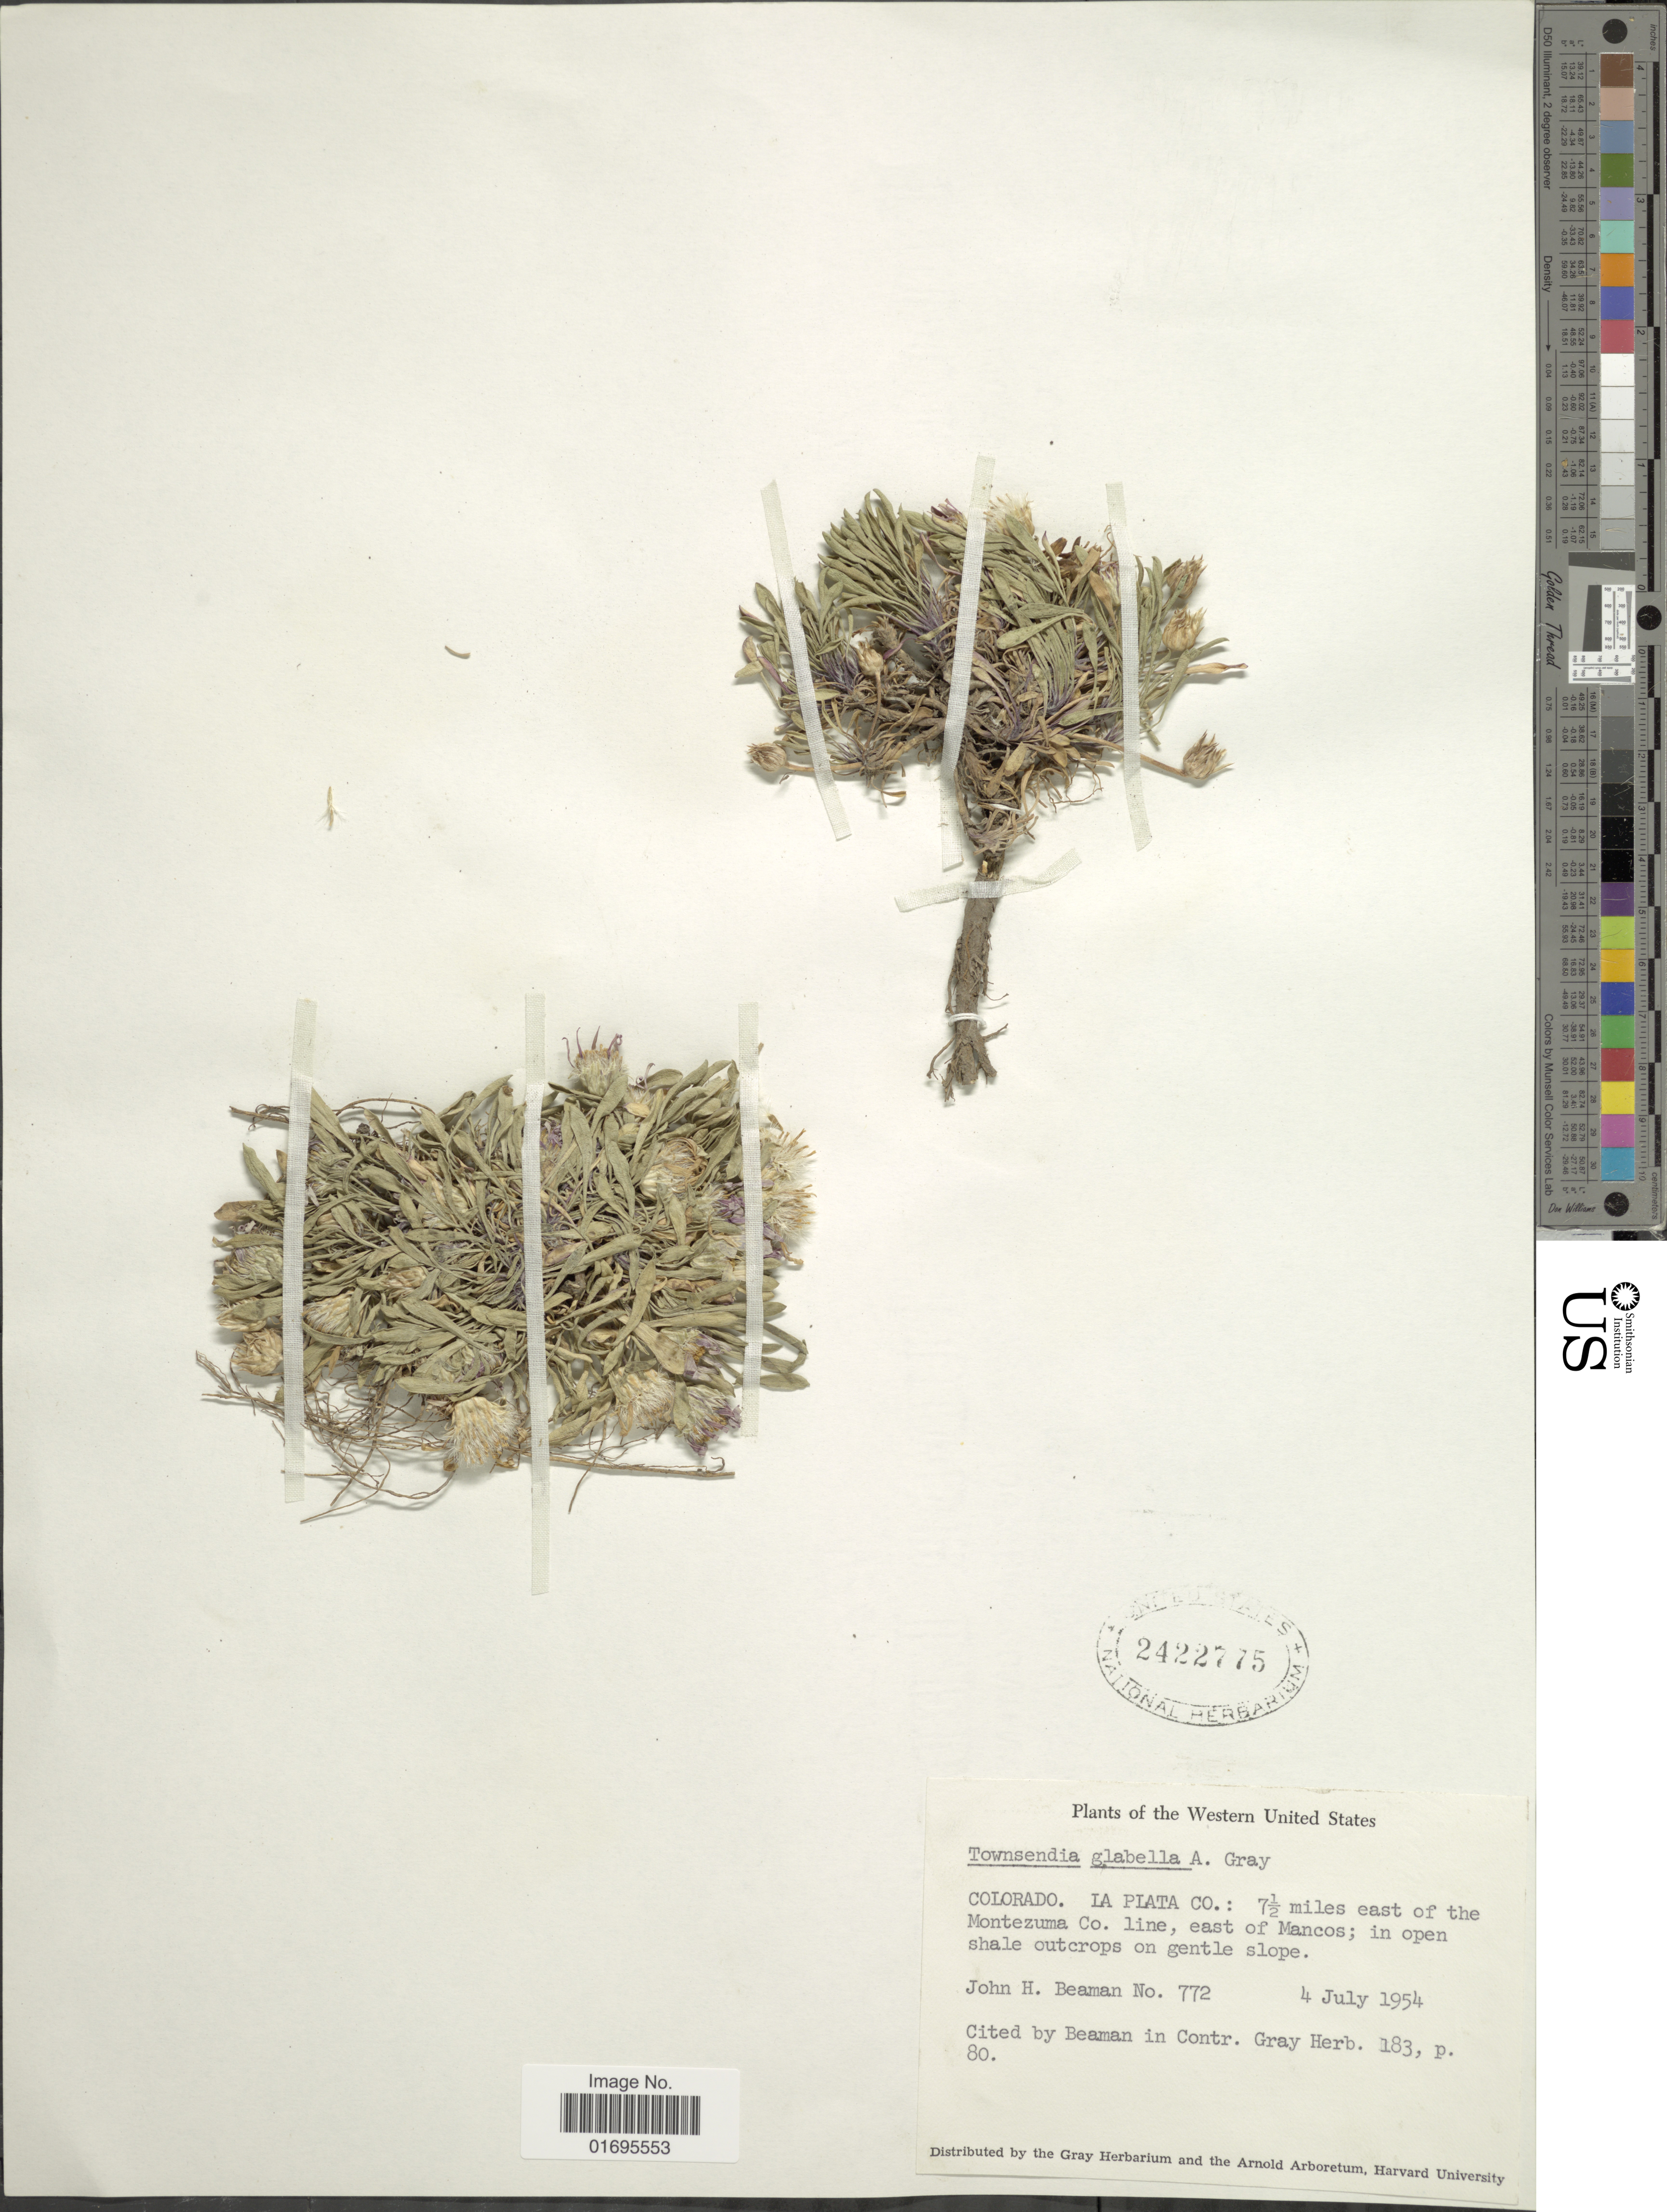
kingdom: Plantae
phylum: Tracheophyta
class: Magnoliopsida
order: Asterales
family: Asteraceae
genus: Townsendia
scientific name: Townsendia glabella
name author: A. Gray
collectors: J. H. Beaman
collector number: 772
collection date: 1954-07-04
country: United States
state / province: Colorado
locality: La Plata Co.: 7½ miles east of the Montezuma Co. line, east of Mancos; in open shale outcrops on gentle slope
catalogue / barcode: US 2422775